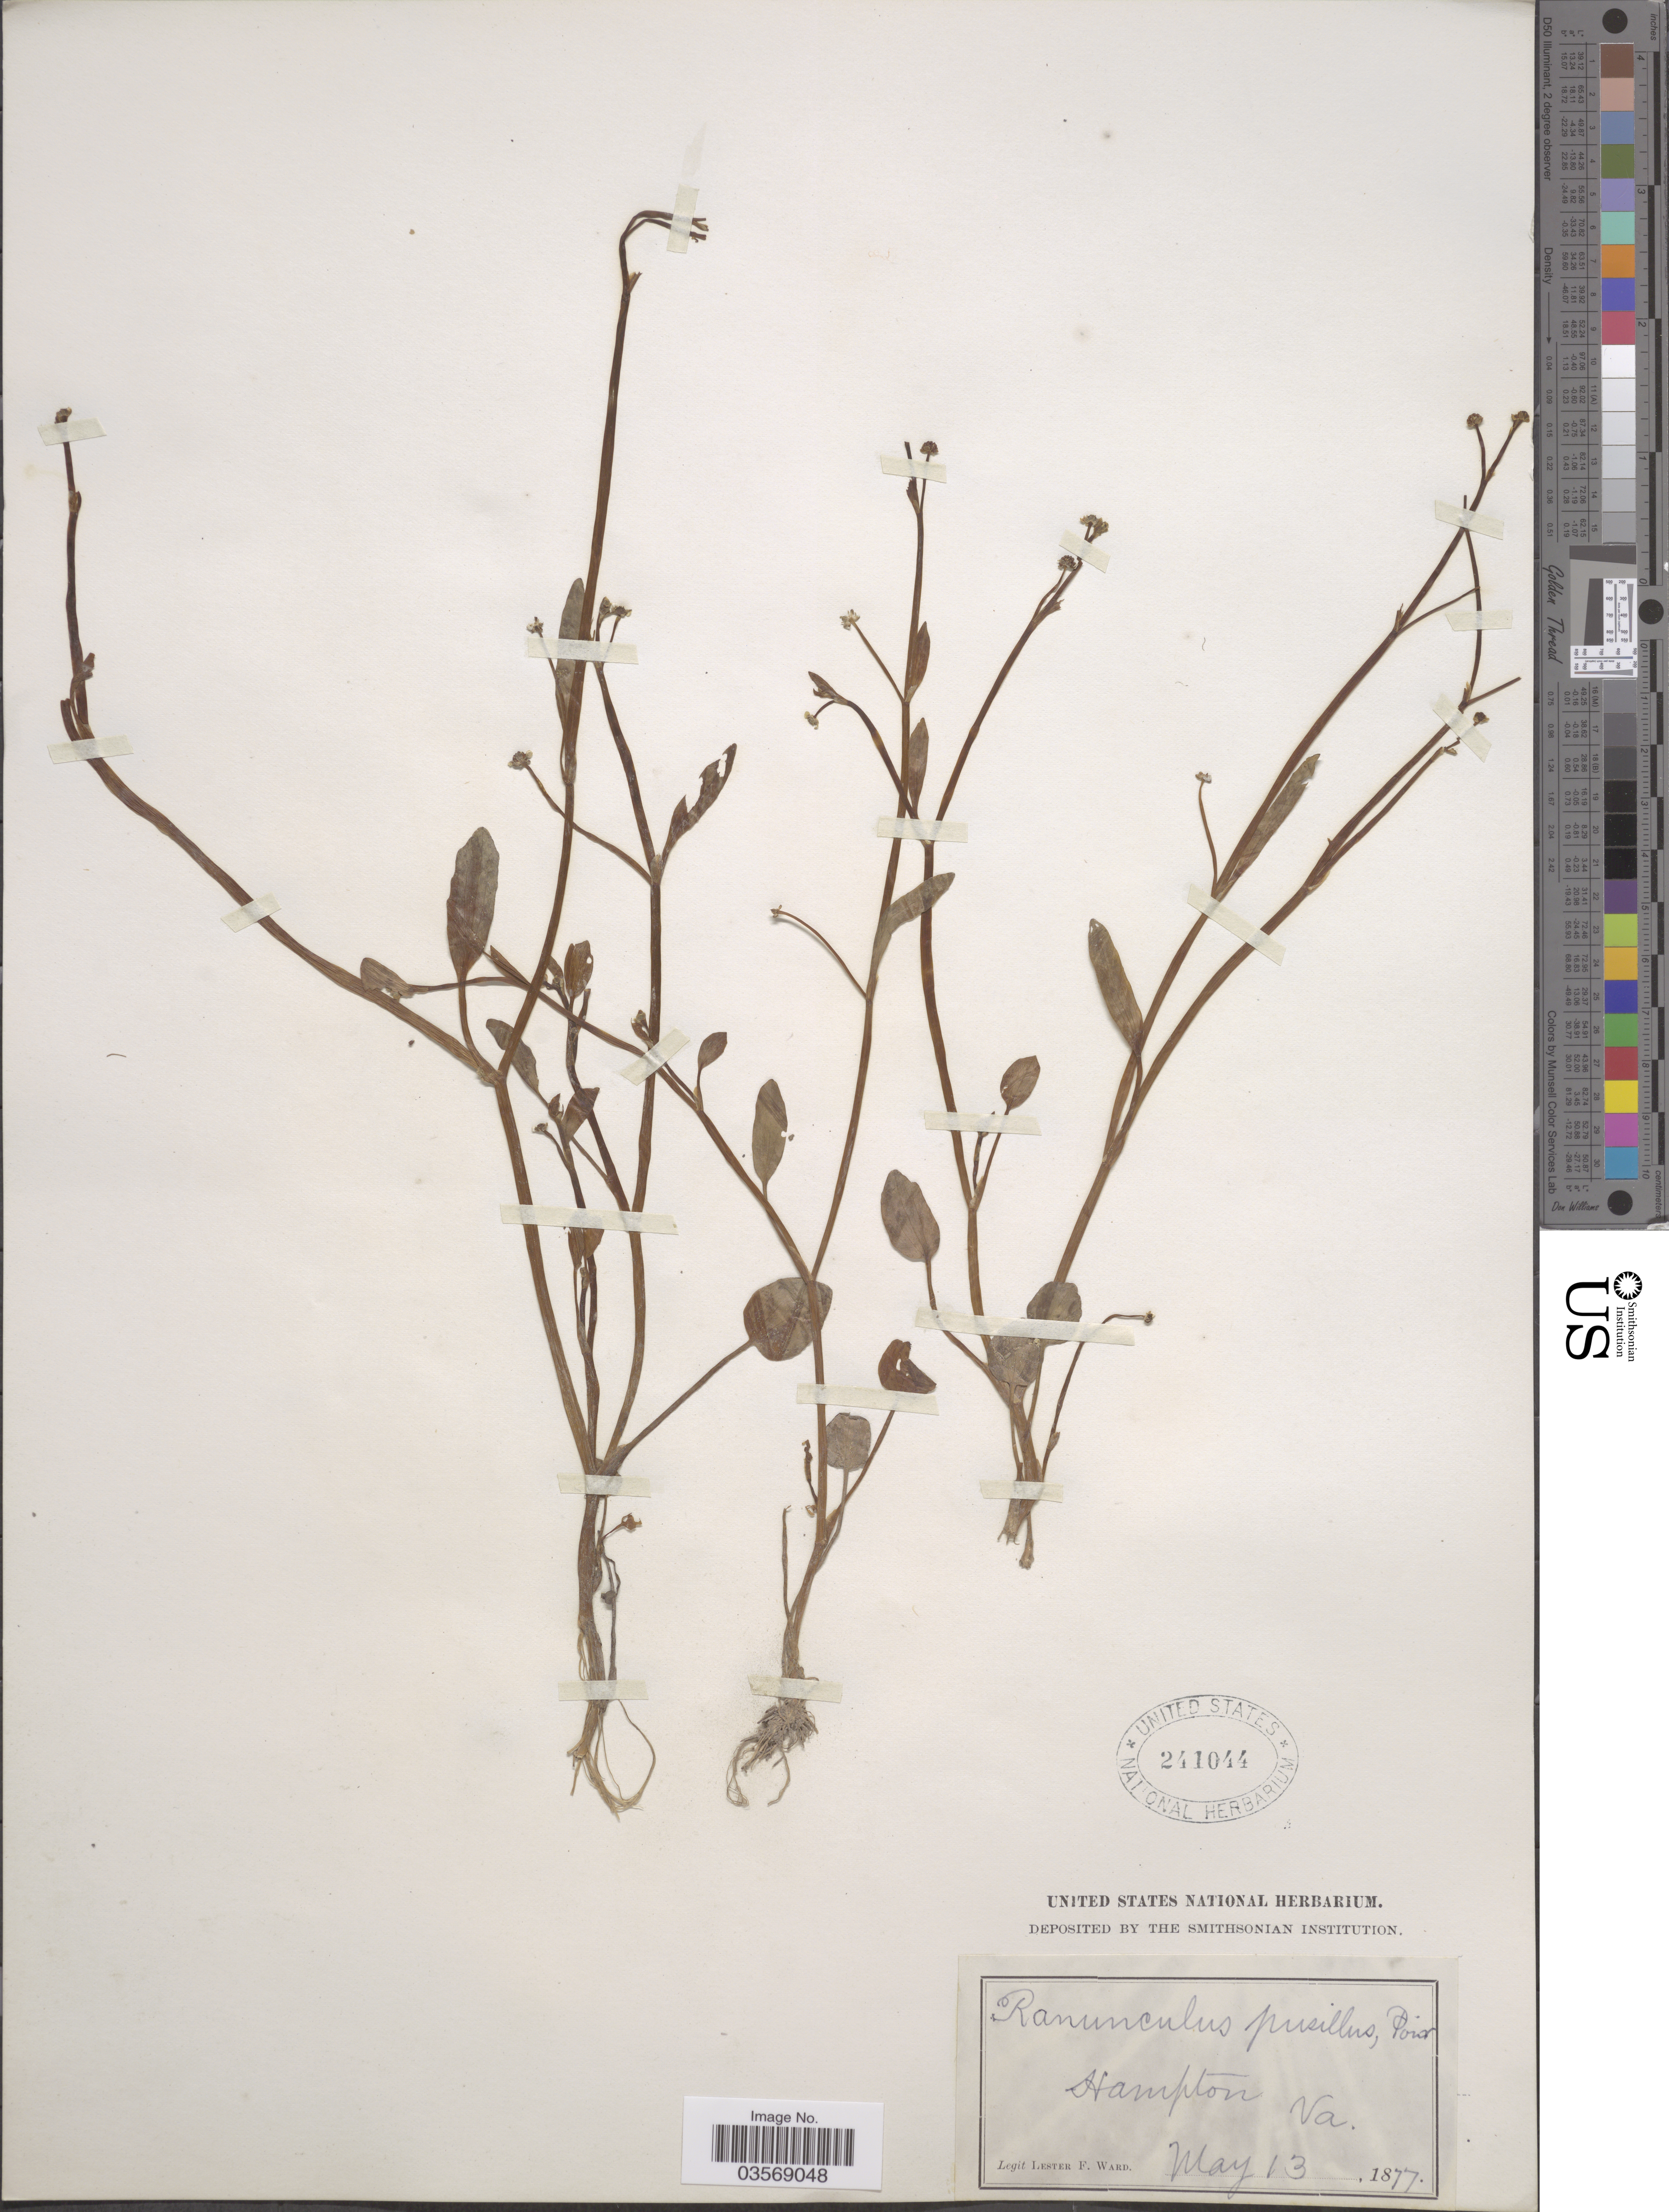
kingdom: Plantae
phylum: Tracheophyta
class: Magnoliopsida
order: Ranunculales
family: Ranunculaceae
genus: Ranunculus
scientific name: Ranunculus pusillus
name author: Poir.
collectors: L. F. Ward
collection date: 1877-05-13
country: United States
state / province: Virginia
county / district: City of Hampton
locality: Hampton.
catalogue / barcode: US 241044